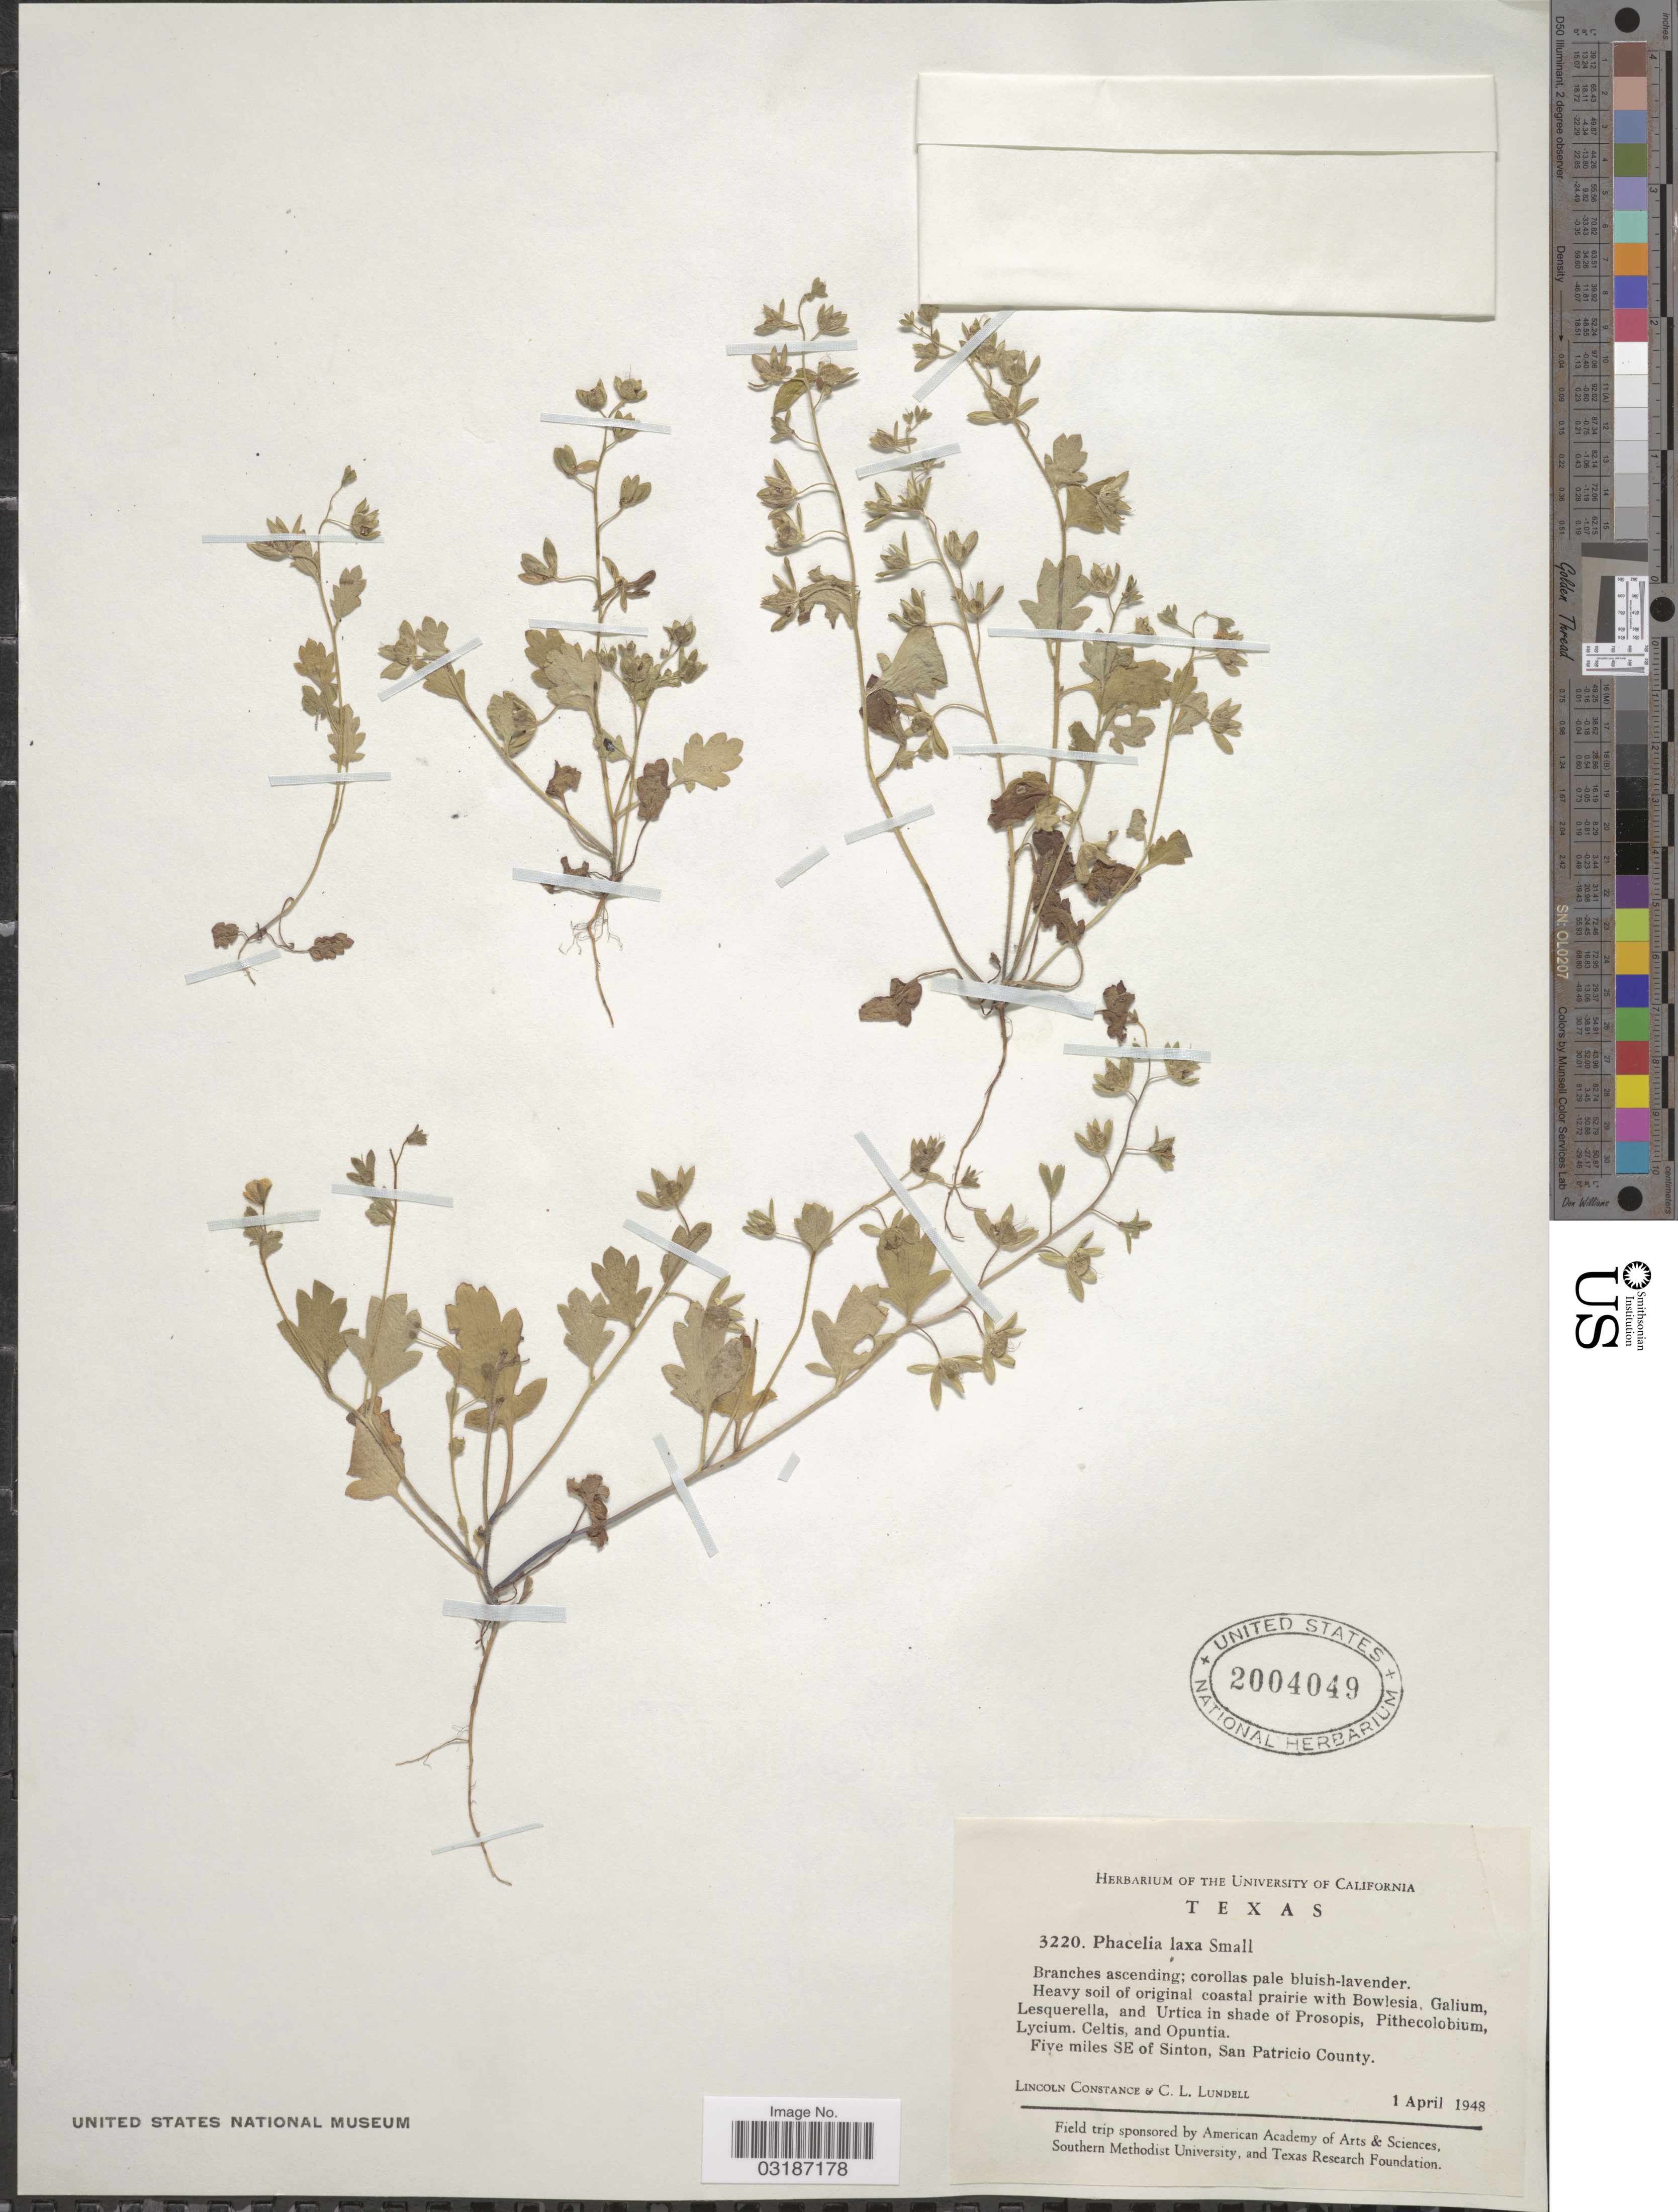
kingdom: Plantae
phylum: Tracheophyta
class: Magnoliopsida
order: Boraginales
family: Hydrophyllaceae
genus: Phacelia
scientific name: Phacelia laxa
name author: Small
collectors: L. Constance & C. L. Lundell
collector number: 3220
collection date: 1948-04-01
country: United States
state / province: Texas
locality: Five miles SE of Sinton, San Patricio County.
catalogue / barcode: US 2004049